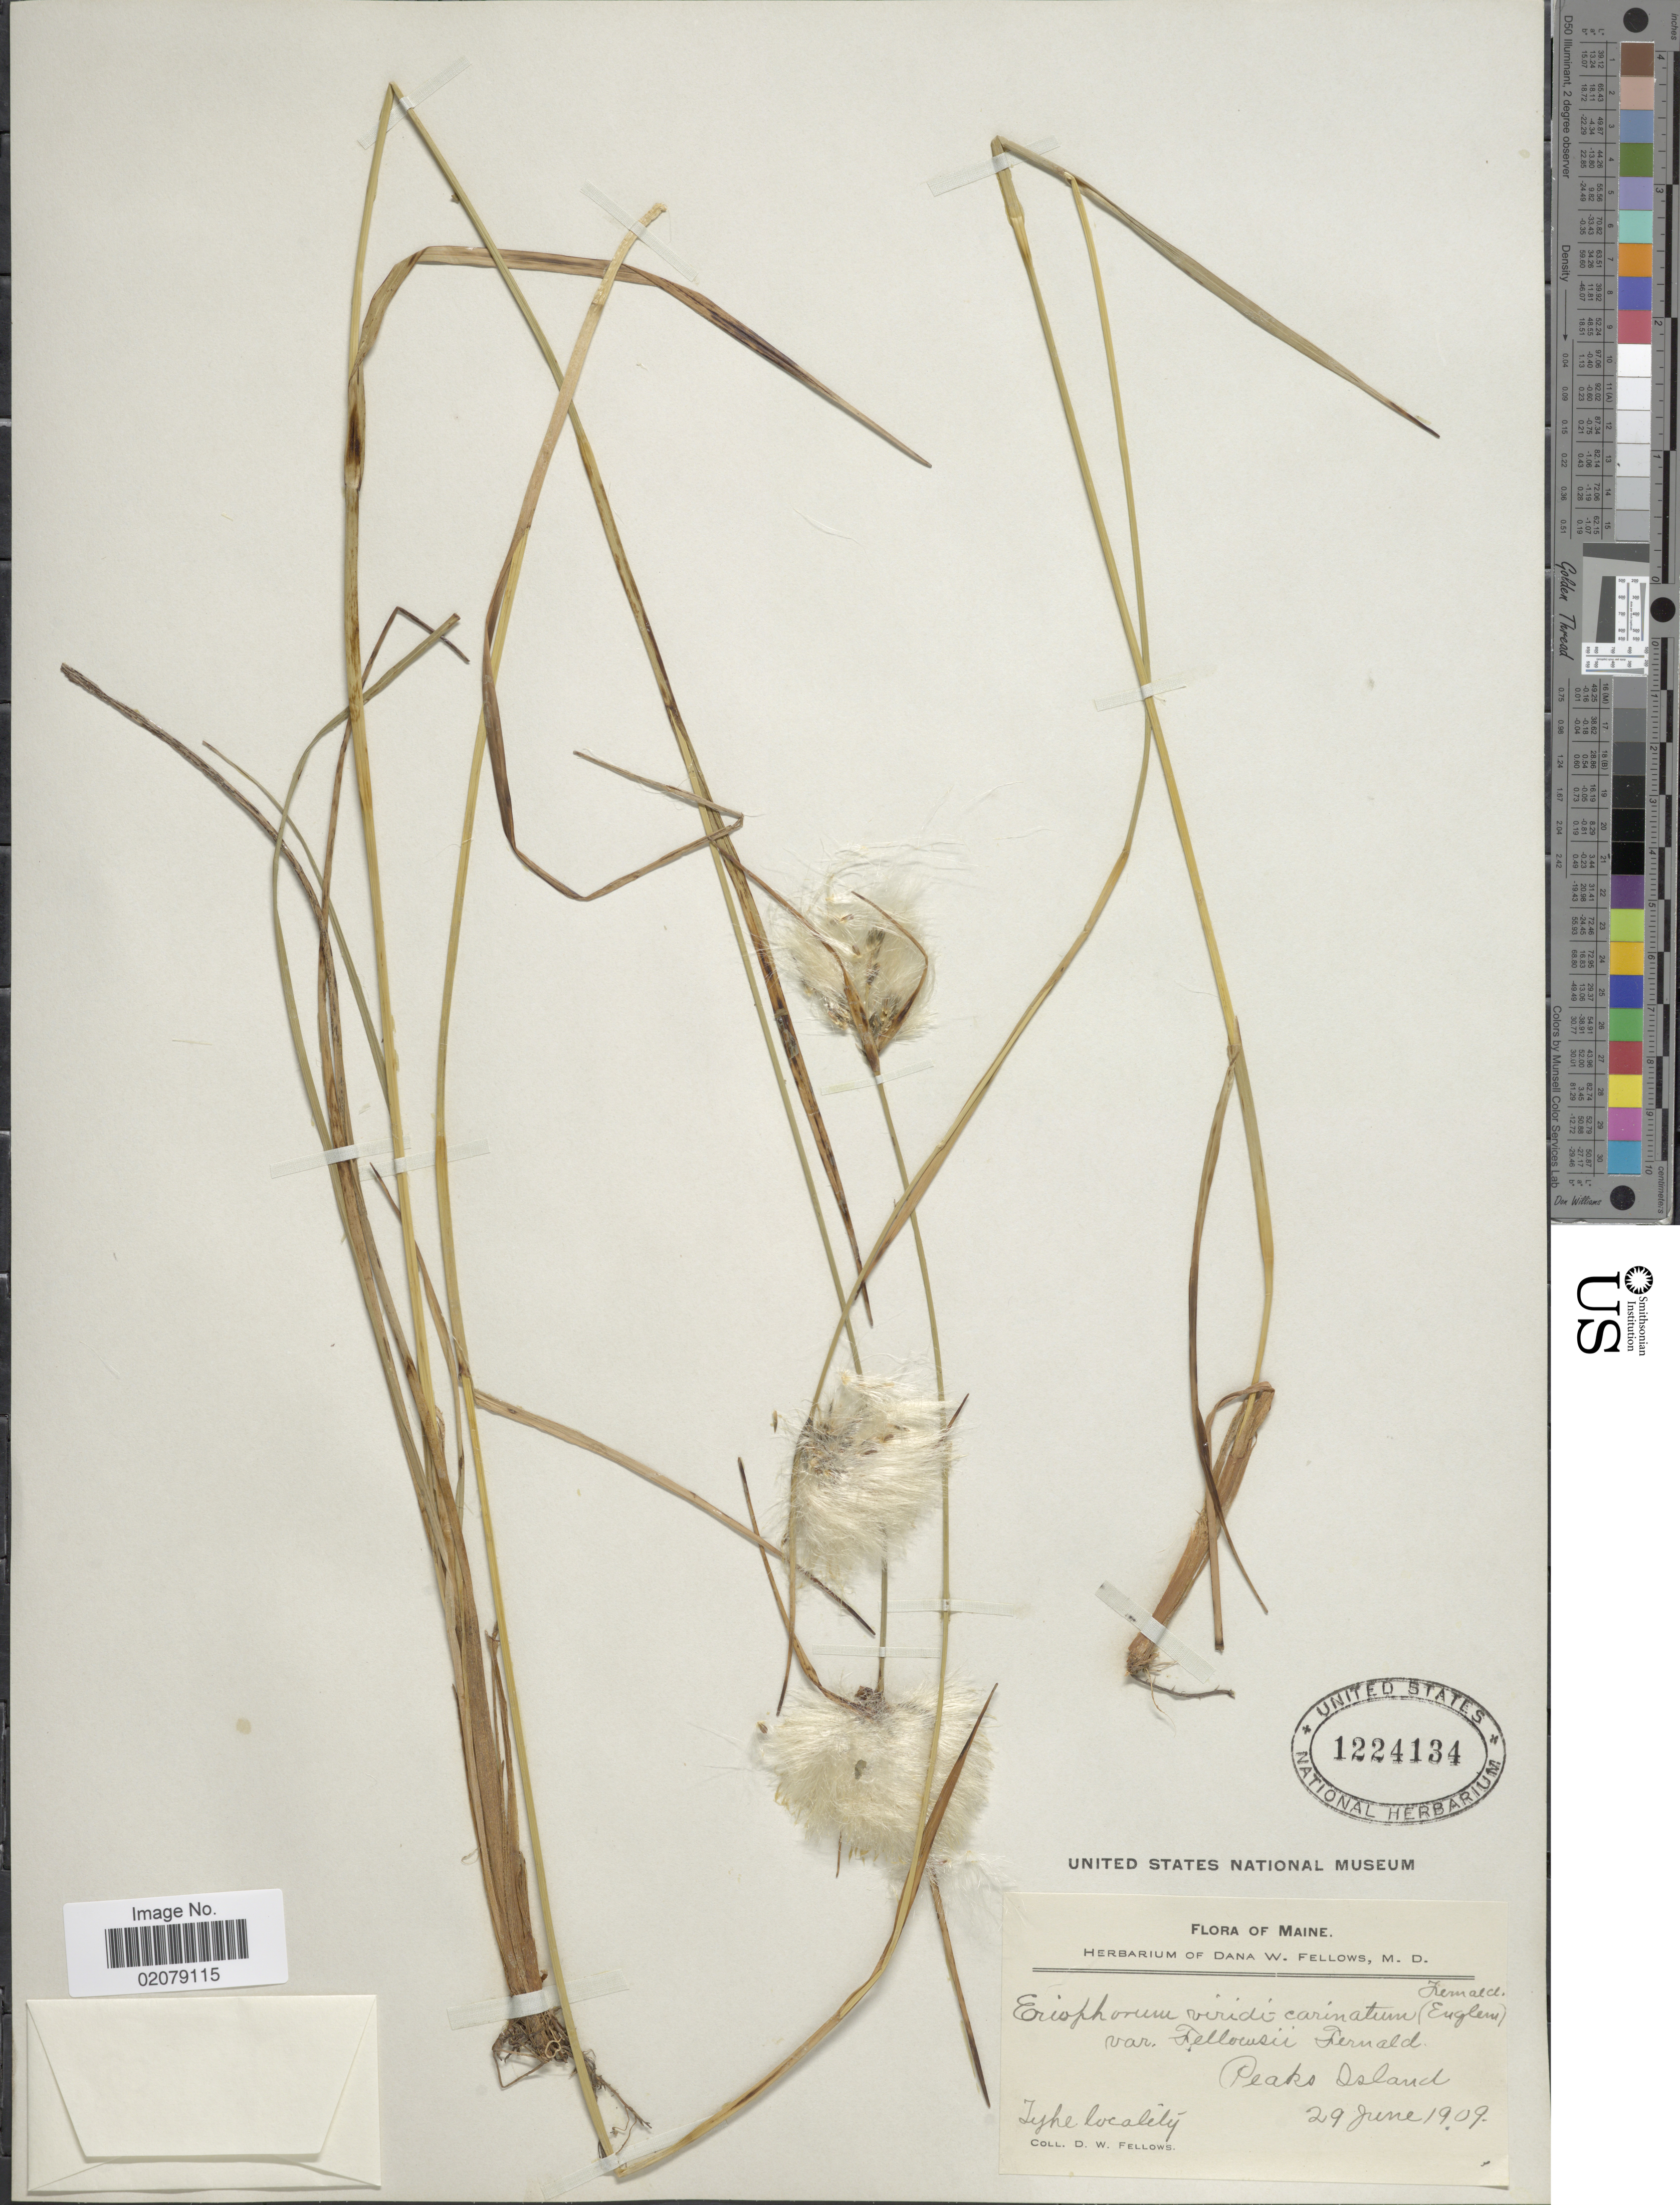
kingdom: Plantae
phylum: Tracheophyta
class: Liliopsida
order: Poales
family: Cyperaceae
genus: Eriophorum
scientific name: Eriophorum viridicarinatum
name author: (Englem.) Fernald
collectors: D. W. Fellows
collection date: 1909-06-29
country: United States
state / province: Maine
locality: Peaks Island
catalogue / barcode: US 1224134